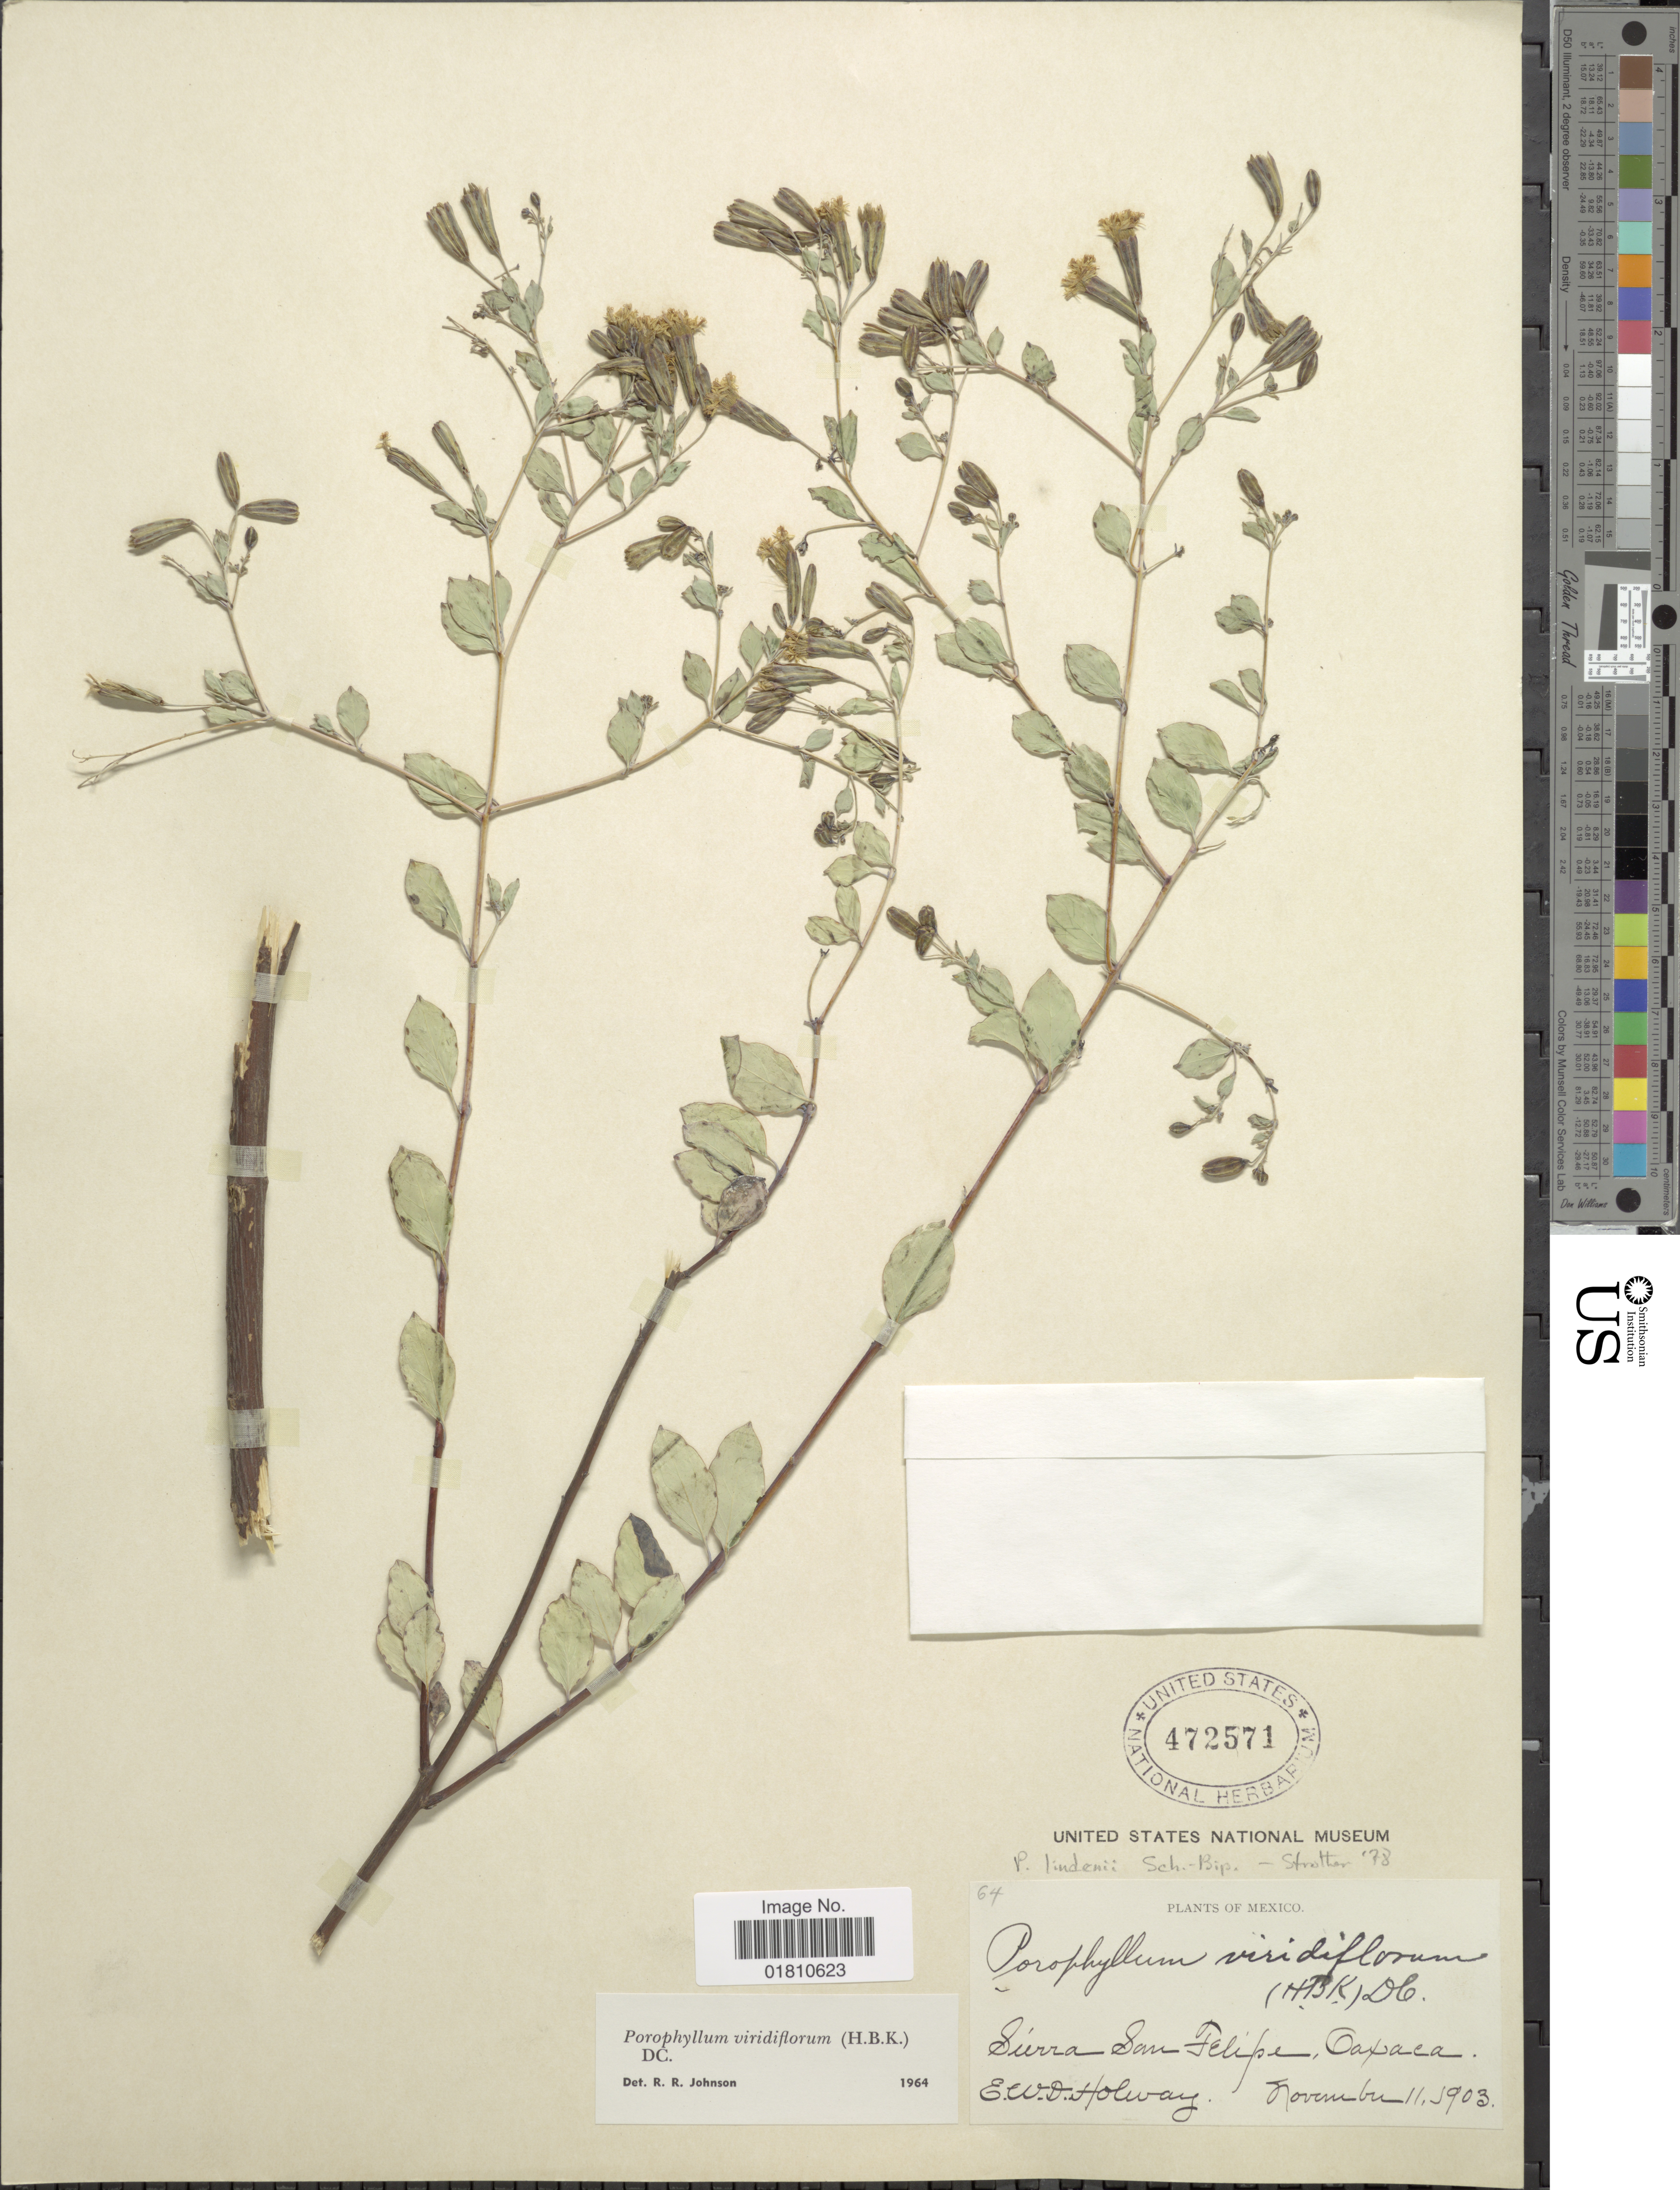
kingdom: Plantae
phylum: Tracheophyta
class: Magnoliopsida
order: Asterales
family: Asteraceae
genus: Porophyllum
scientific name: Porophyllum lindenii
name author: Sch. Bip. ex Seem.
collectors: E. W. D. Holway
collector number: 64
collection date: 1903-11-11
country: Mexico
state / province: Oaxaca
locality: Sierra San Felipe.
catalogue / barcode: US 472571